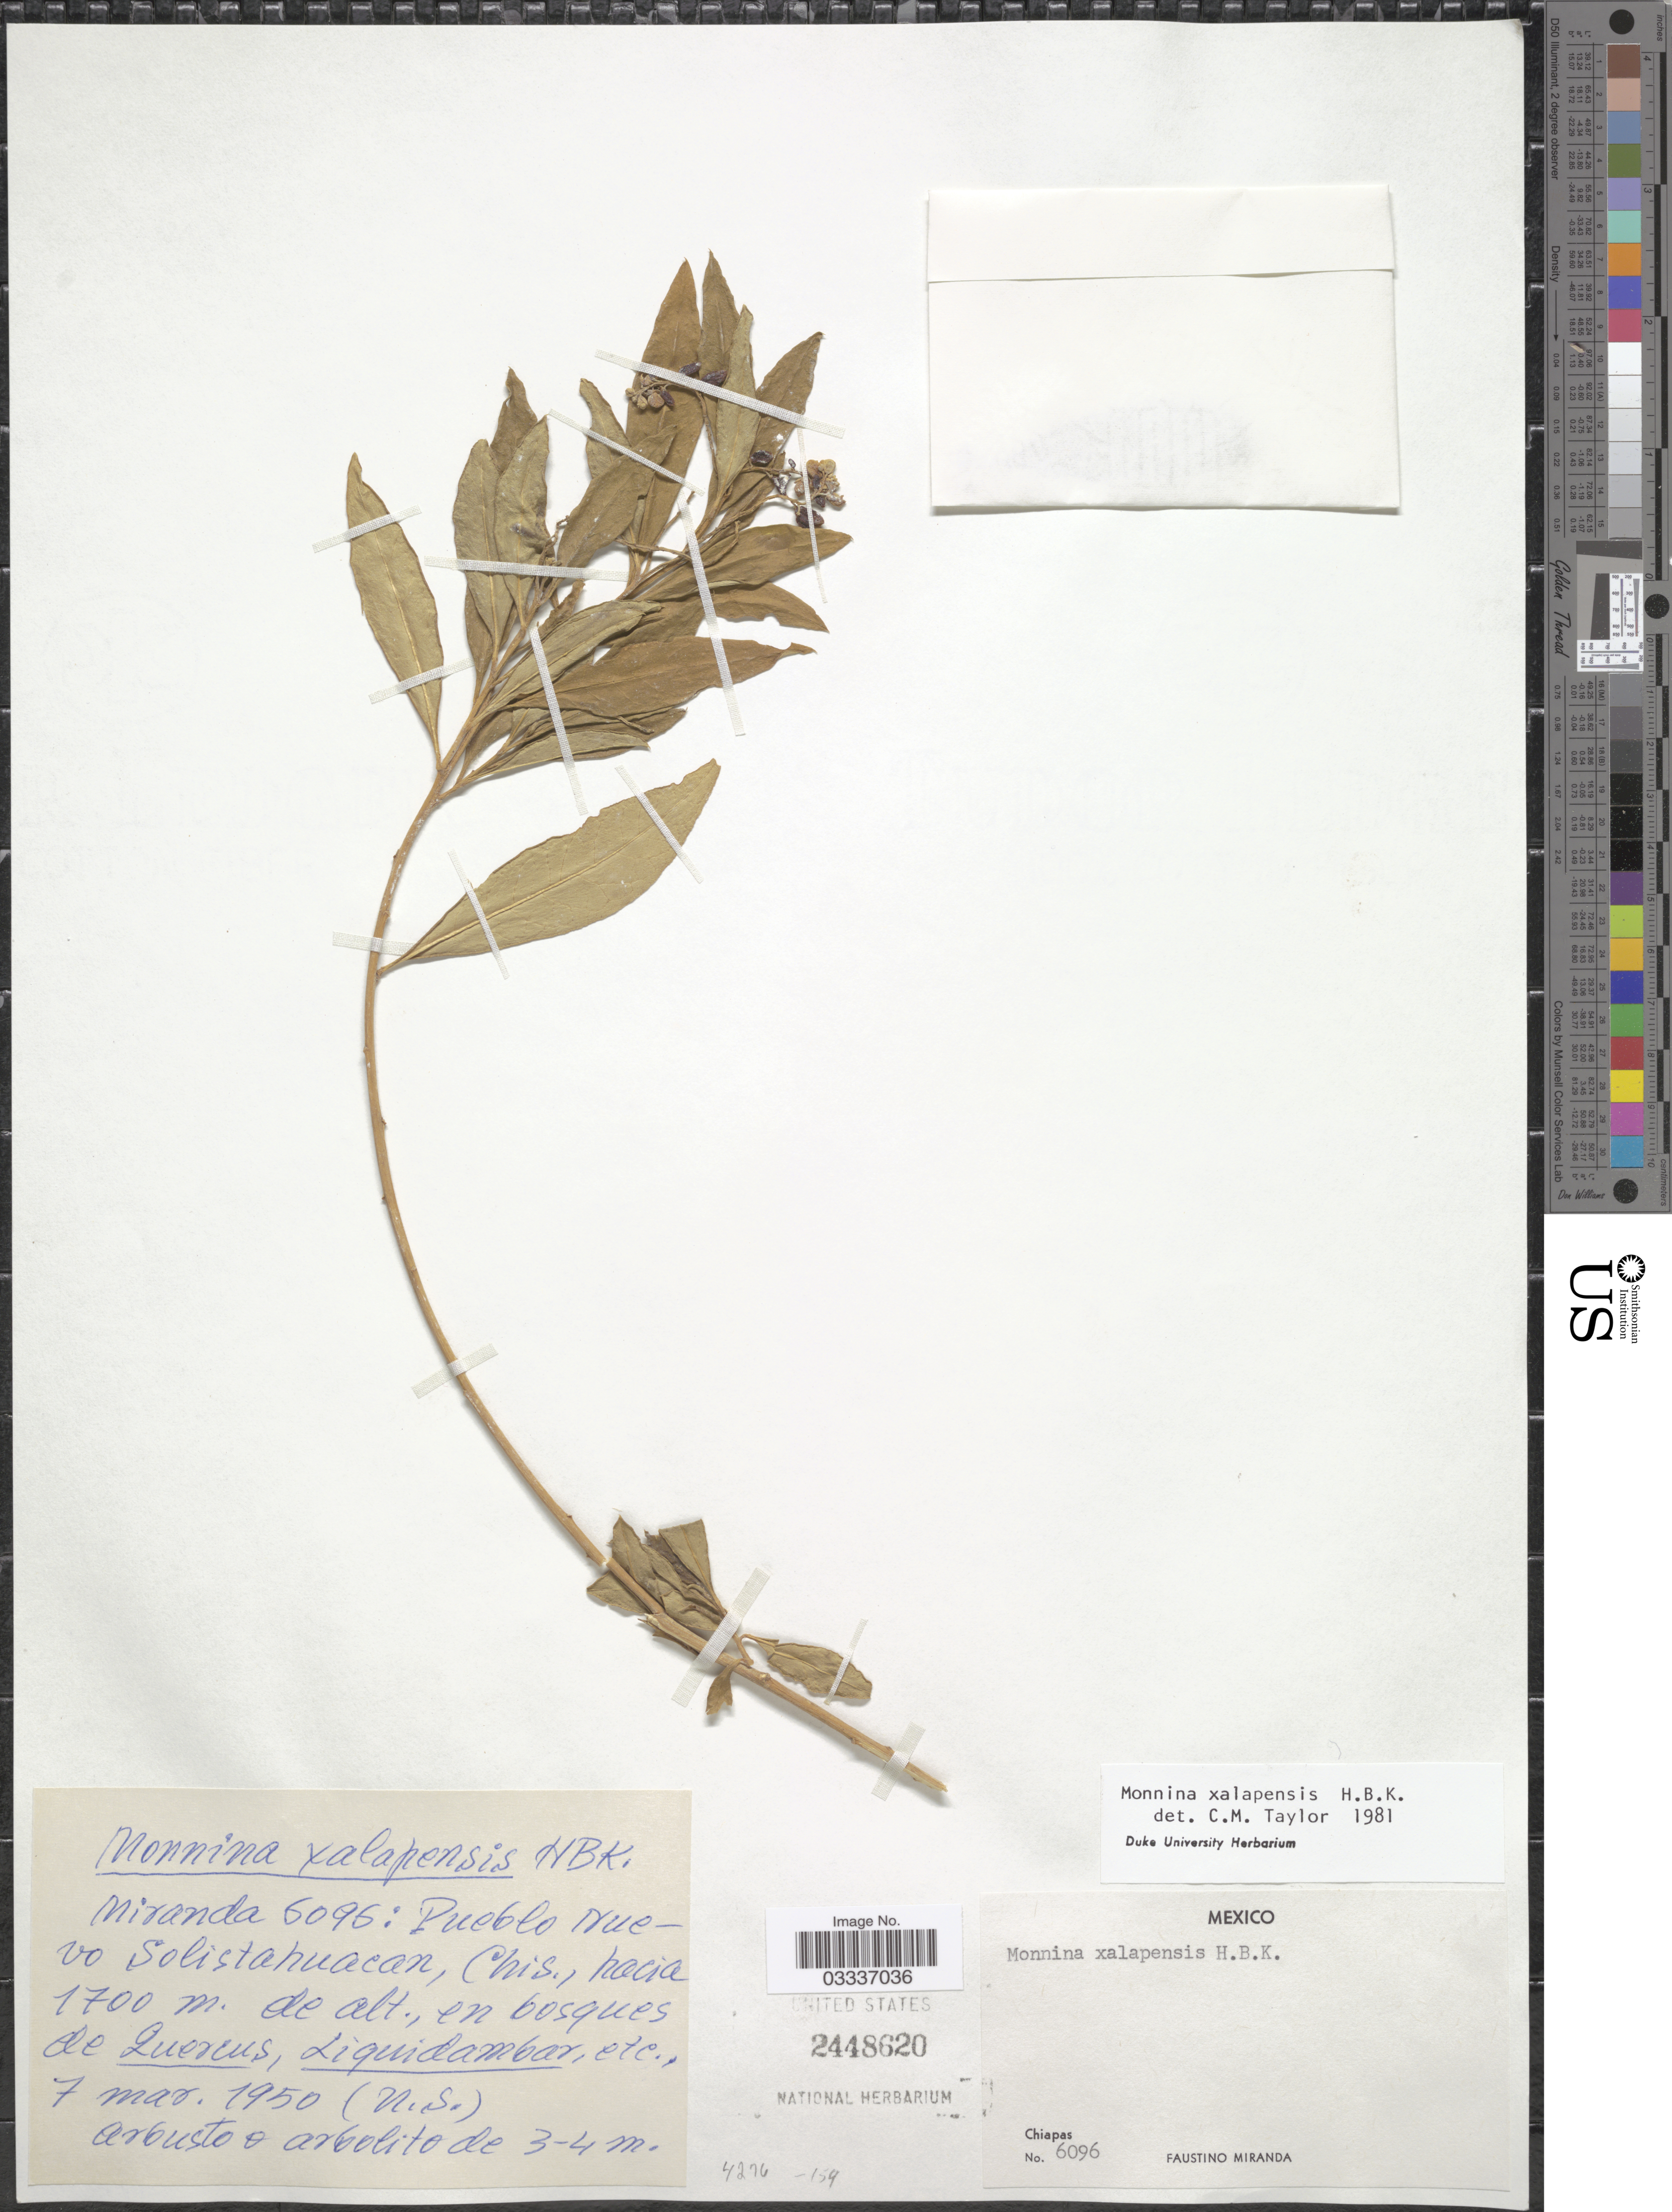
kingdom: Plantae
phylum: Tracheophyta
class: Magnoliopsida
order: Fabales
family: Polygalaceae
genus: Monnina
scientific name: Monnina xalapensis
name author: Kunth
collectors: F. Miranda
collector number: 6096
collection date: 1950-03-07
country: Mexico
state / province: Chiapas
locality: Pueblo Nuevo Solistahuacan.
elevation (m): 1700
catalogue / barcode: US 2448620